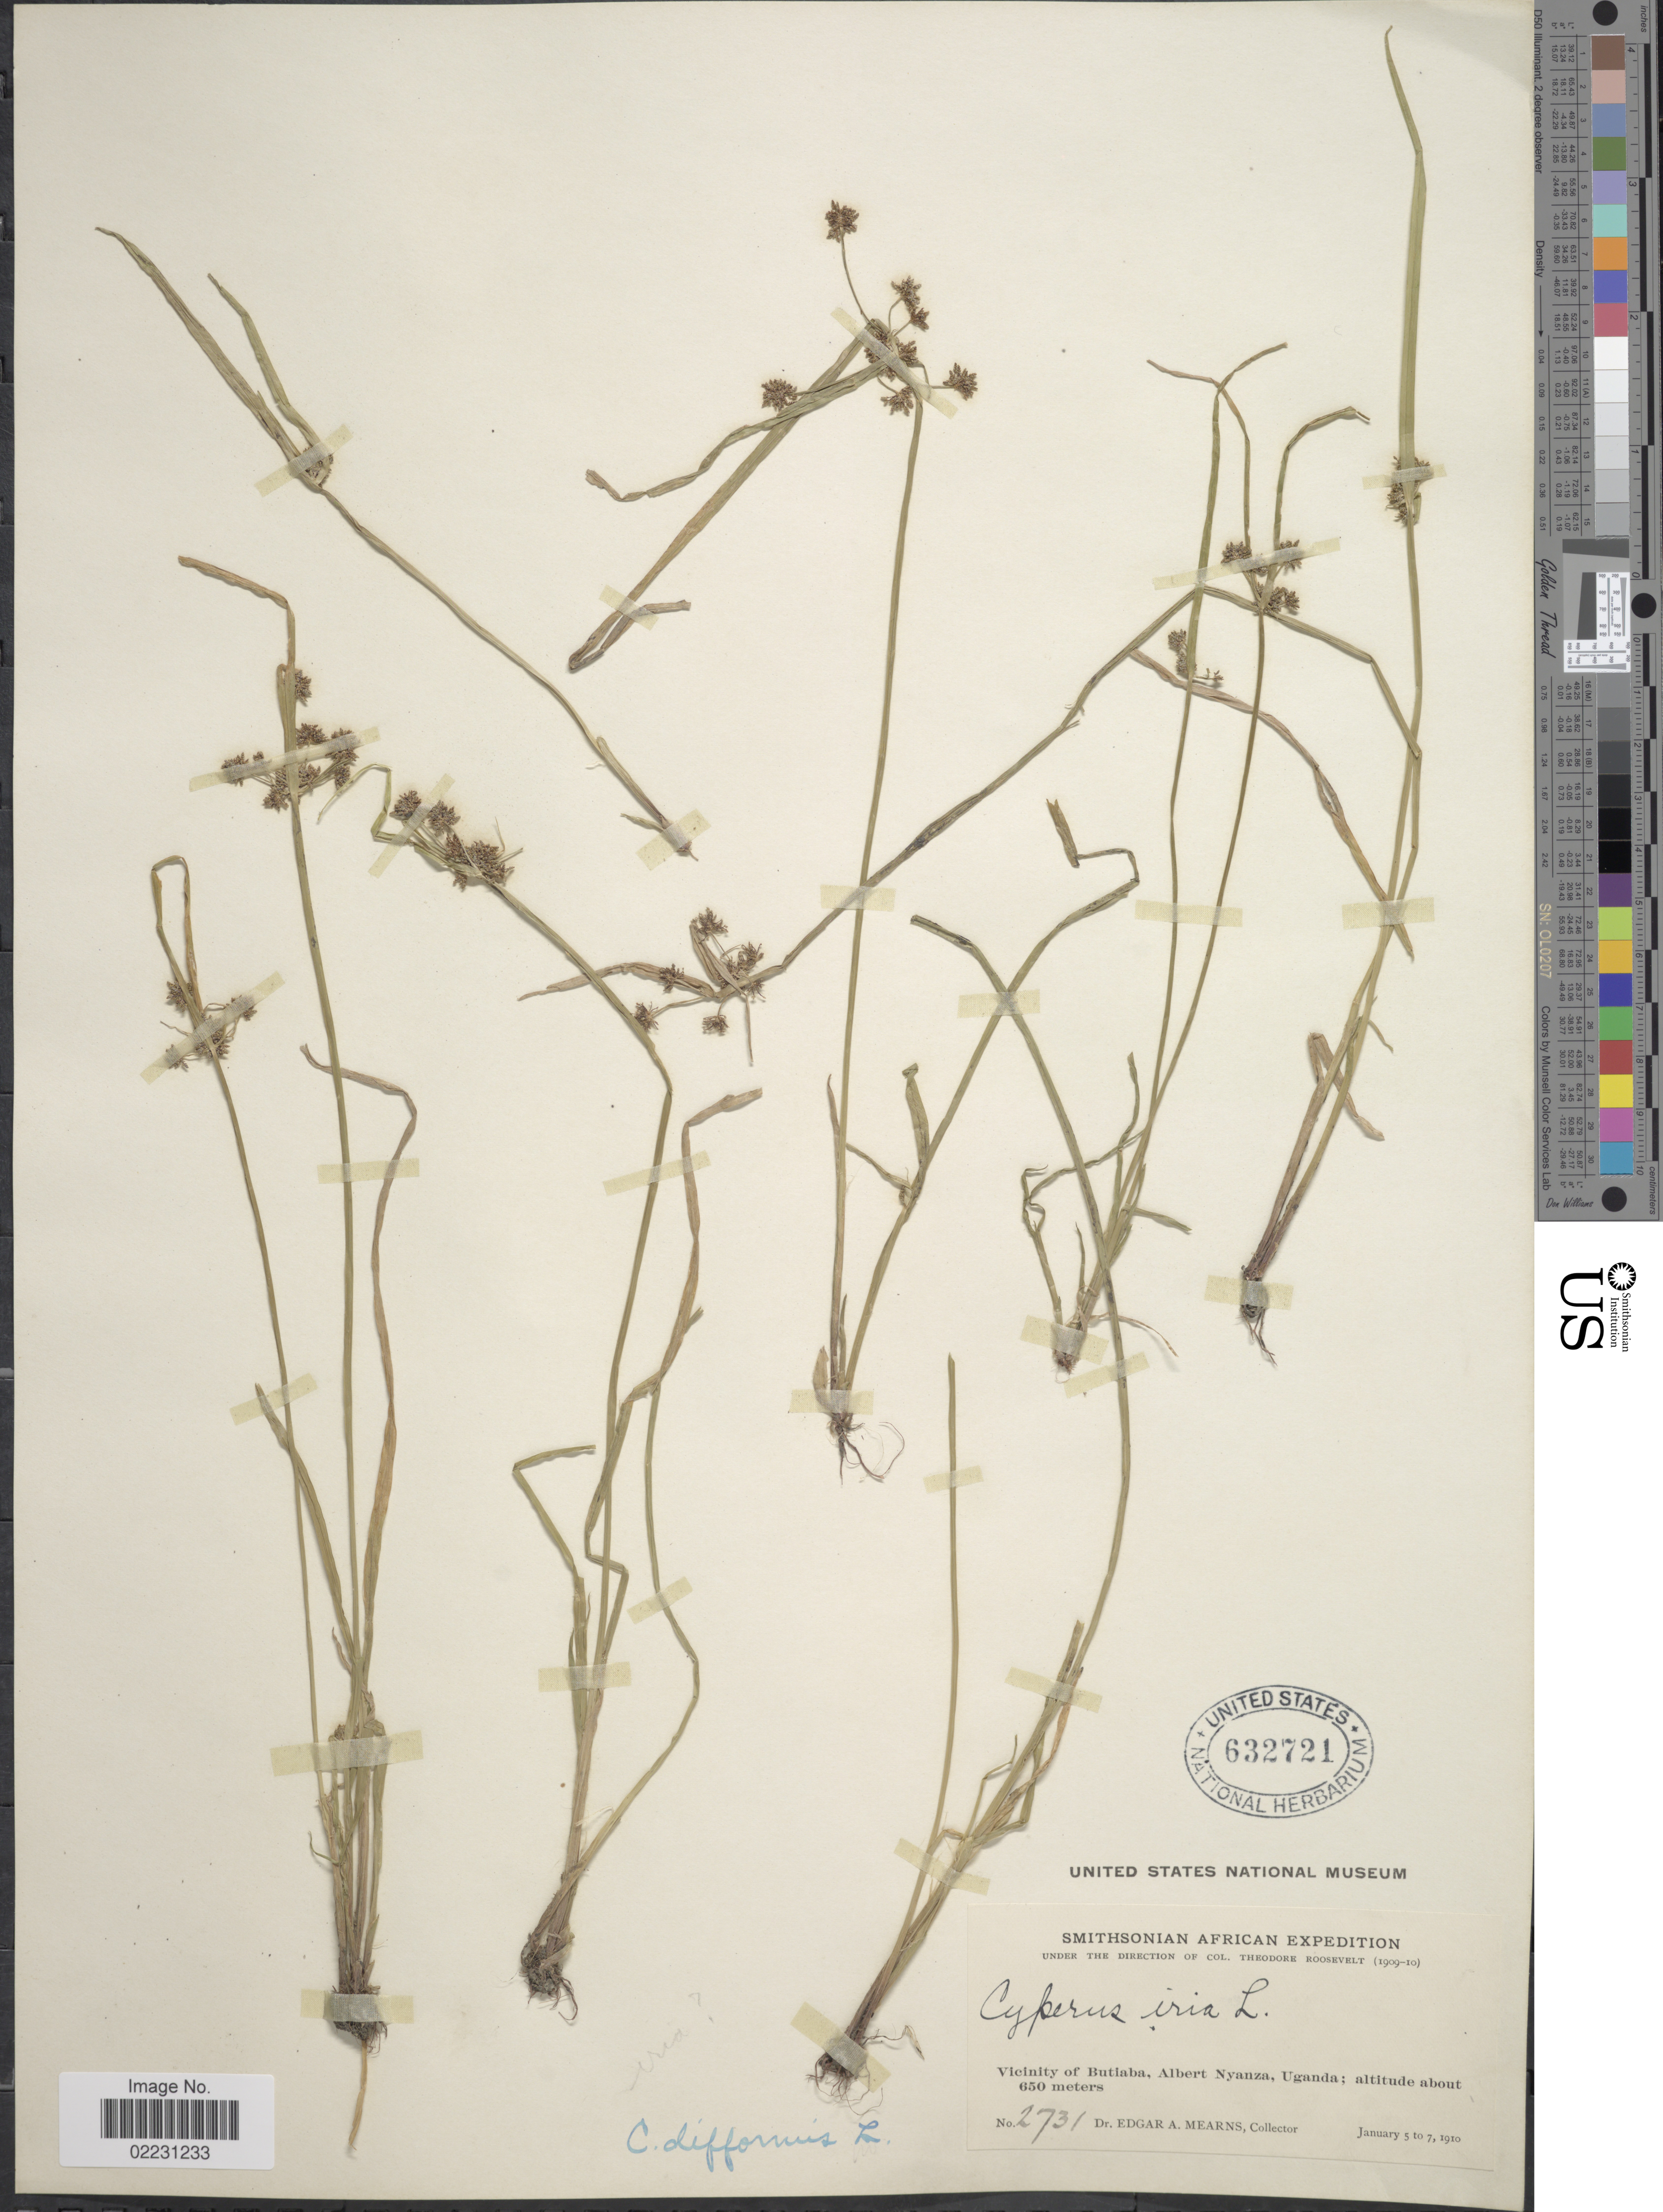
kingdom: Plantae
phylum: Tracheophyta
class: Liliopsida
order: Poales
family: Cyperaceae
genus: Cyperus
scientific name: Cyperus difformis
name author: L.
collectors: E. A. Mearns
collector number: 2731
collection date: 1910-01-05/1910-01-07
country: Uganda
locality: Vicinity of Butiaba, Albert Nyanza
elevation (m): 650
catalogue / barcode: US 632721